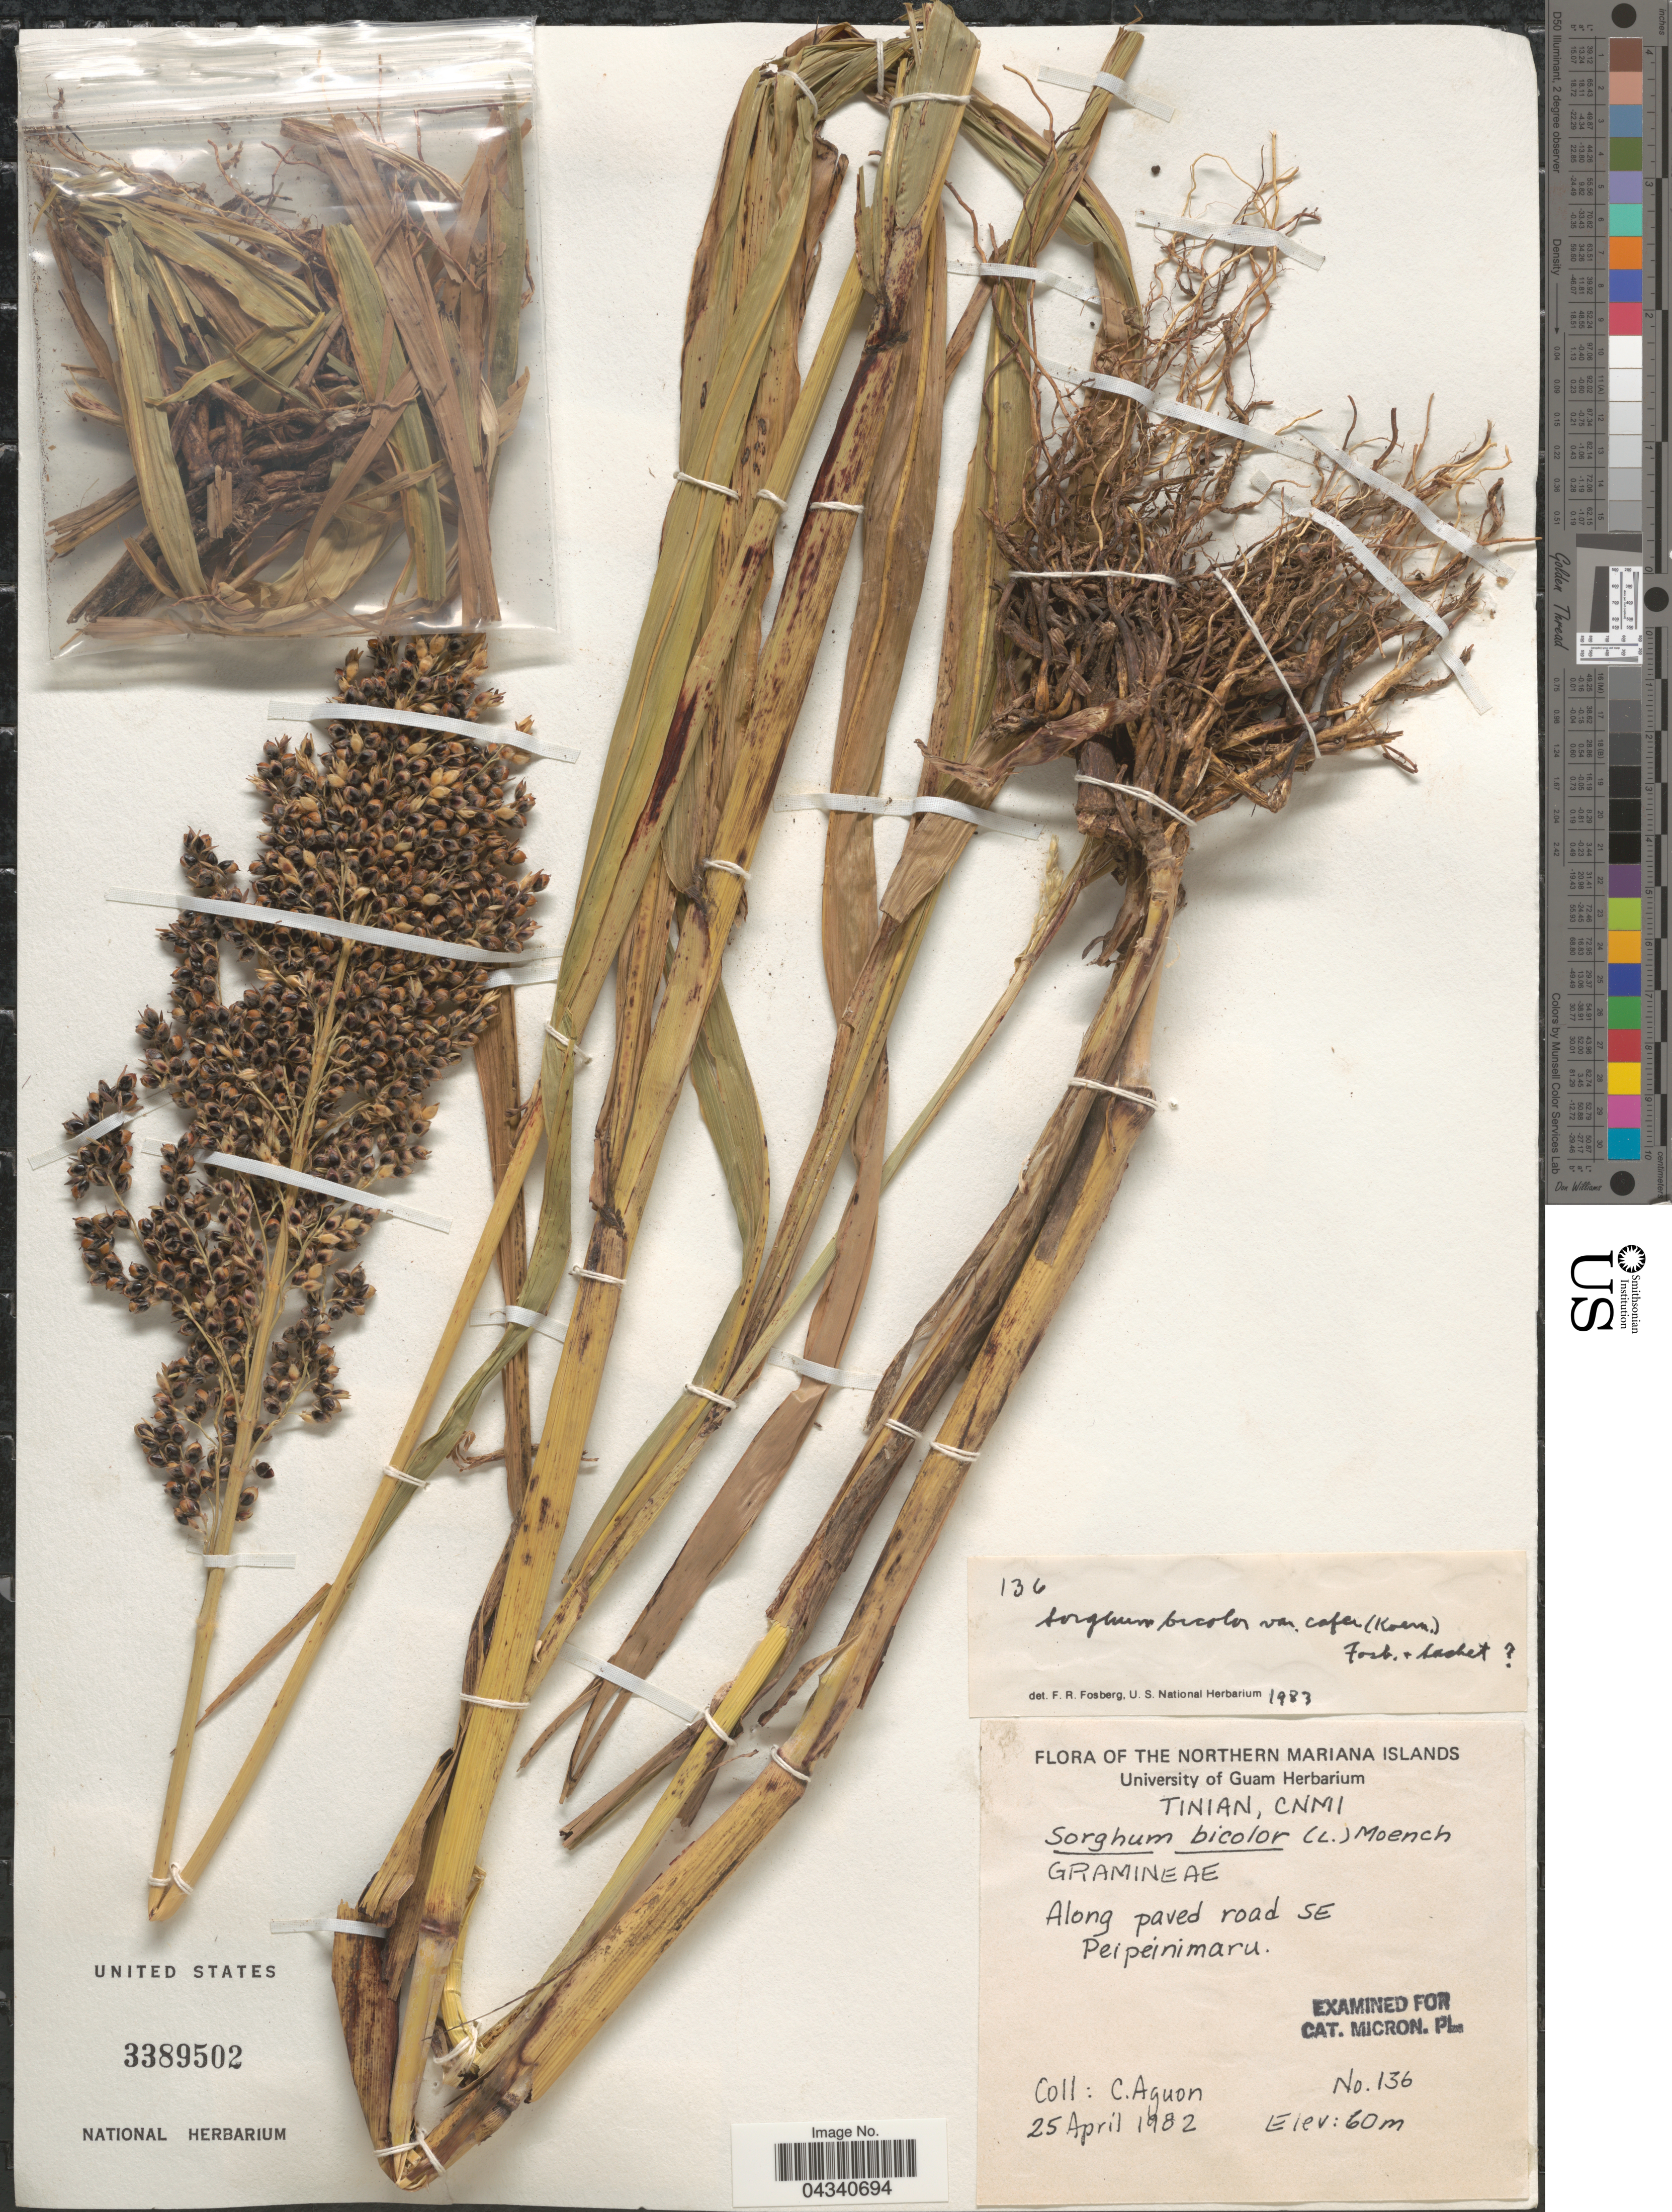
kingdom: Plantae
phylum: Tracheophyta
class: Liliopsida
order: Poales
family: Poaceae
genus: Sorghum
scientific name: Sorghum bicolor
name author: (L.) Moench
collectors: C. Aguon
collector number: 136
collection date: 1982-04-25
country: Northern Mariana Islands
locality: Tinian, CNMI. Along paved road SE Peipeinimaru.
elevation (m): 60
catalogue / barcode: US 3389502